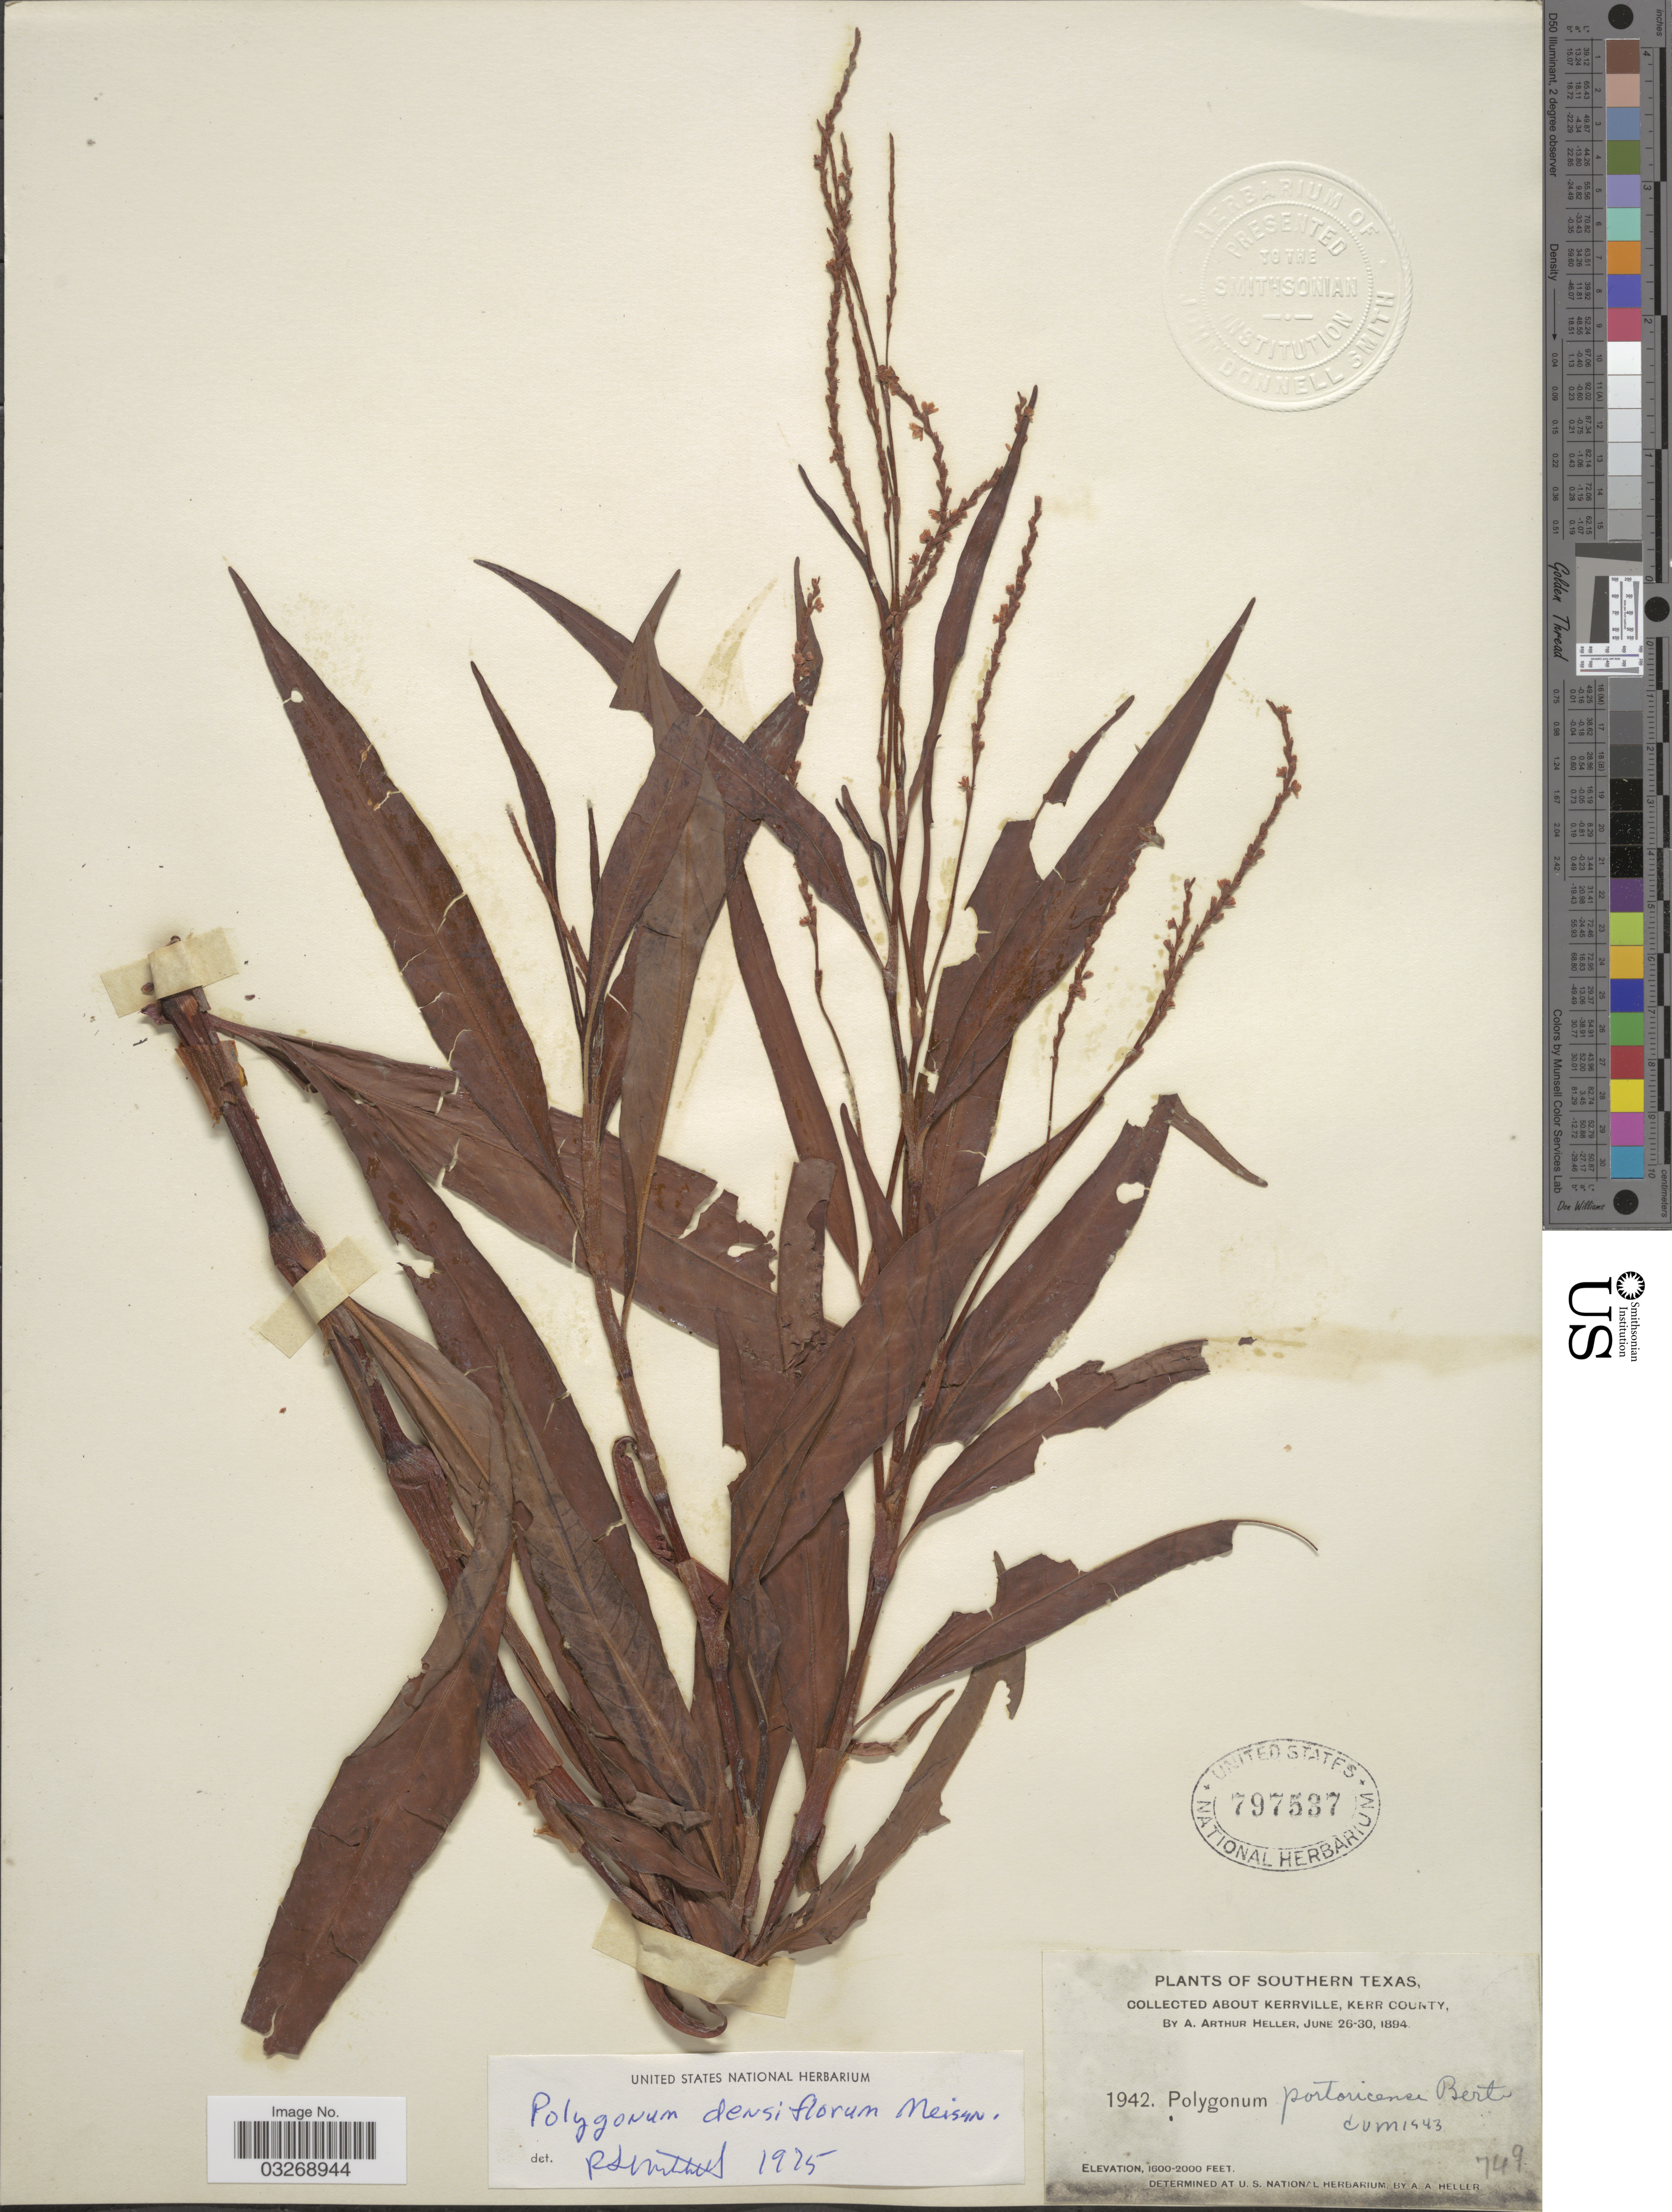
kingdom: Plantae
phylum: Tracheophyta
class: Magnoliopsida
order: Caryophyllales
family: Polygonaceae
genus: Persicaria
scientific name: Persicaria glabra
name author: (Willd.) M. Gómez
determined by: Atha, D. E.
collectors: A. A. Heller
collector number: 1942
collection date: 1894-06-26/1894-06-30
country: United States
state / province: Texas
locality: Southern Texas, about Kerrville. Kerr County.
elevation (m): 488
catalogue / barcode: US 797537